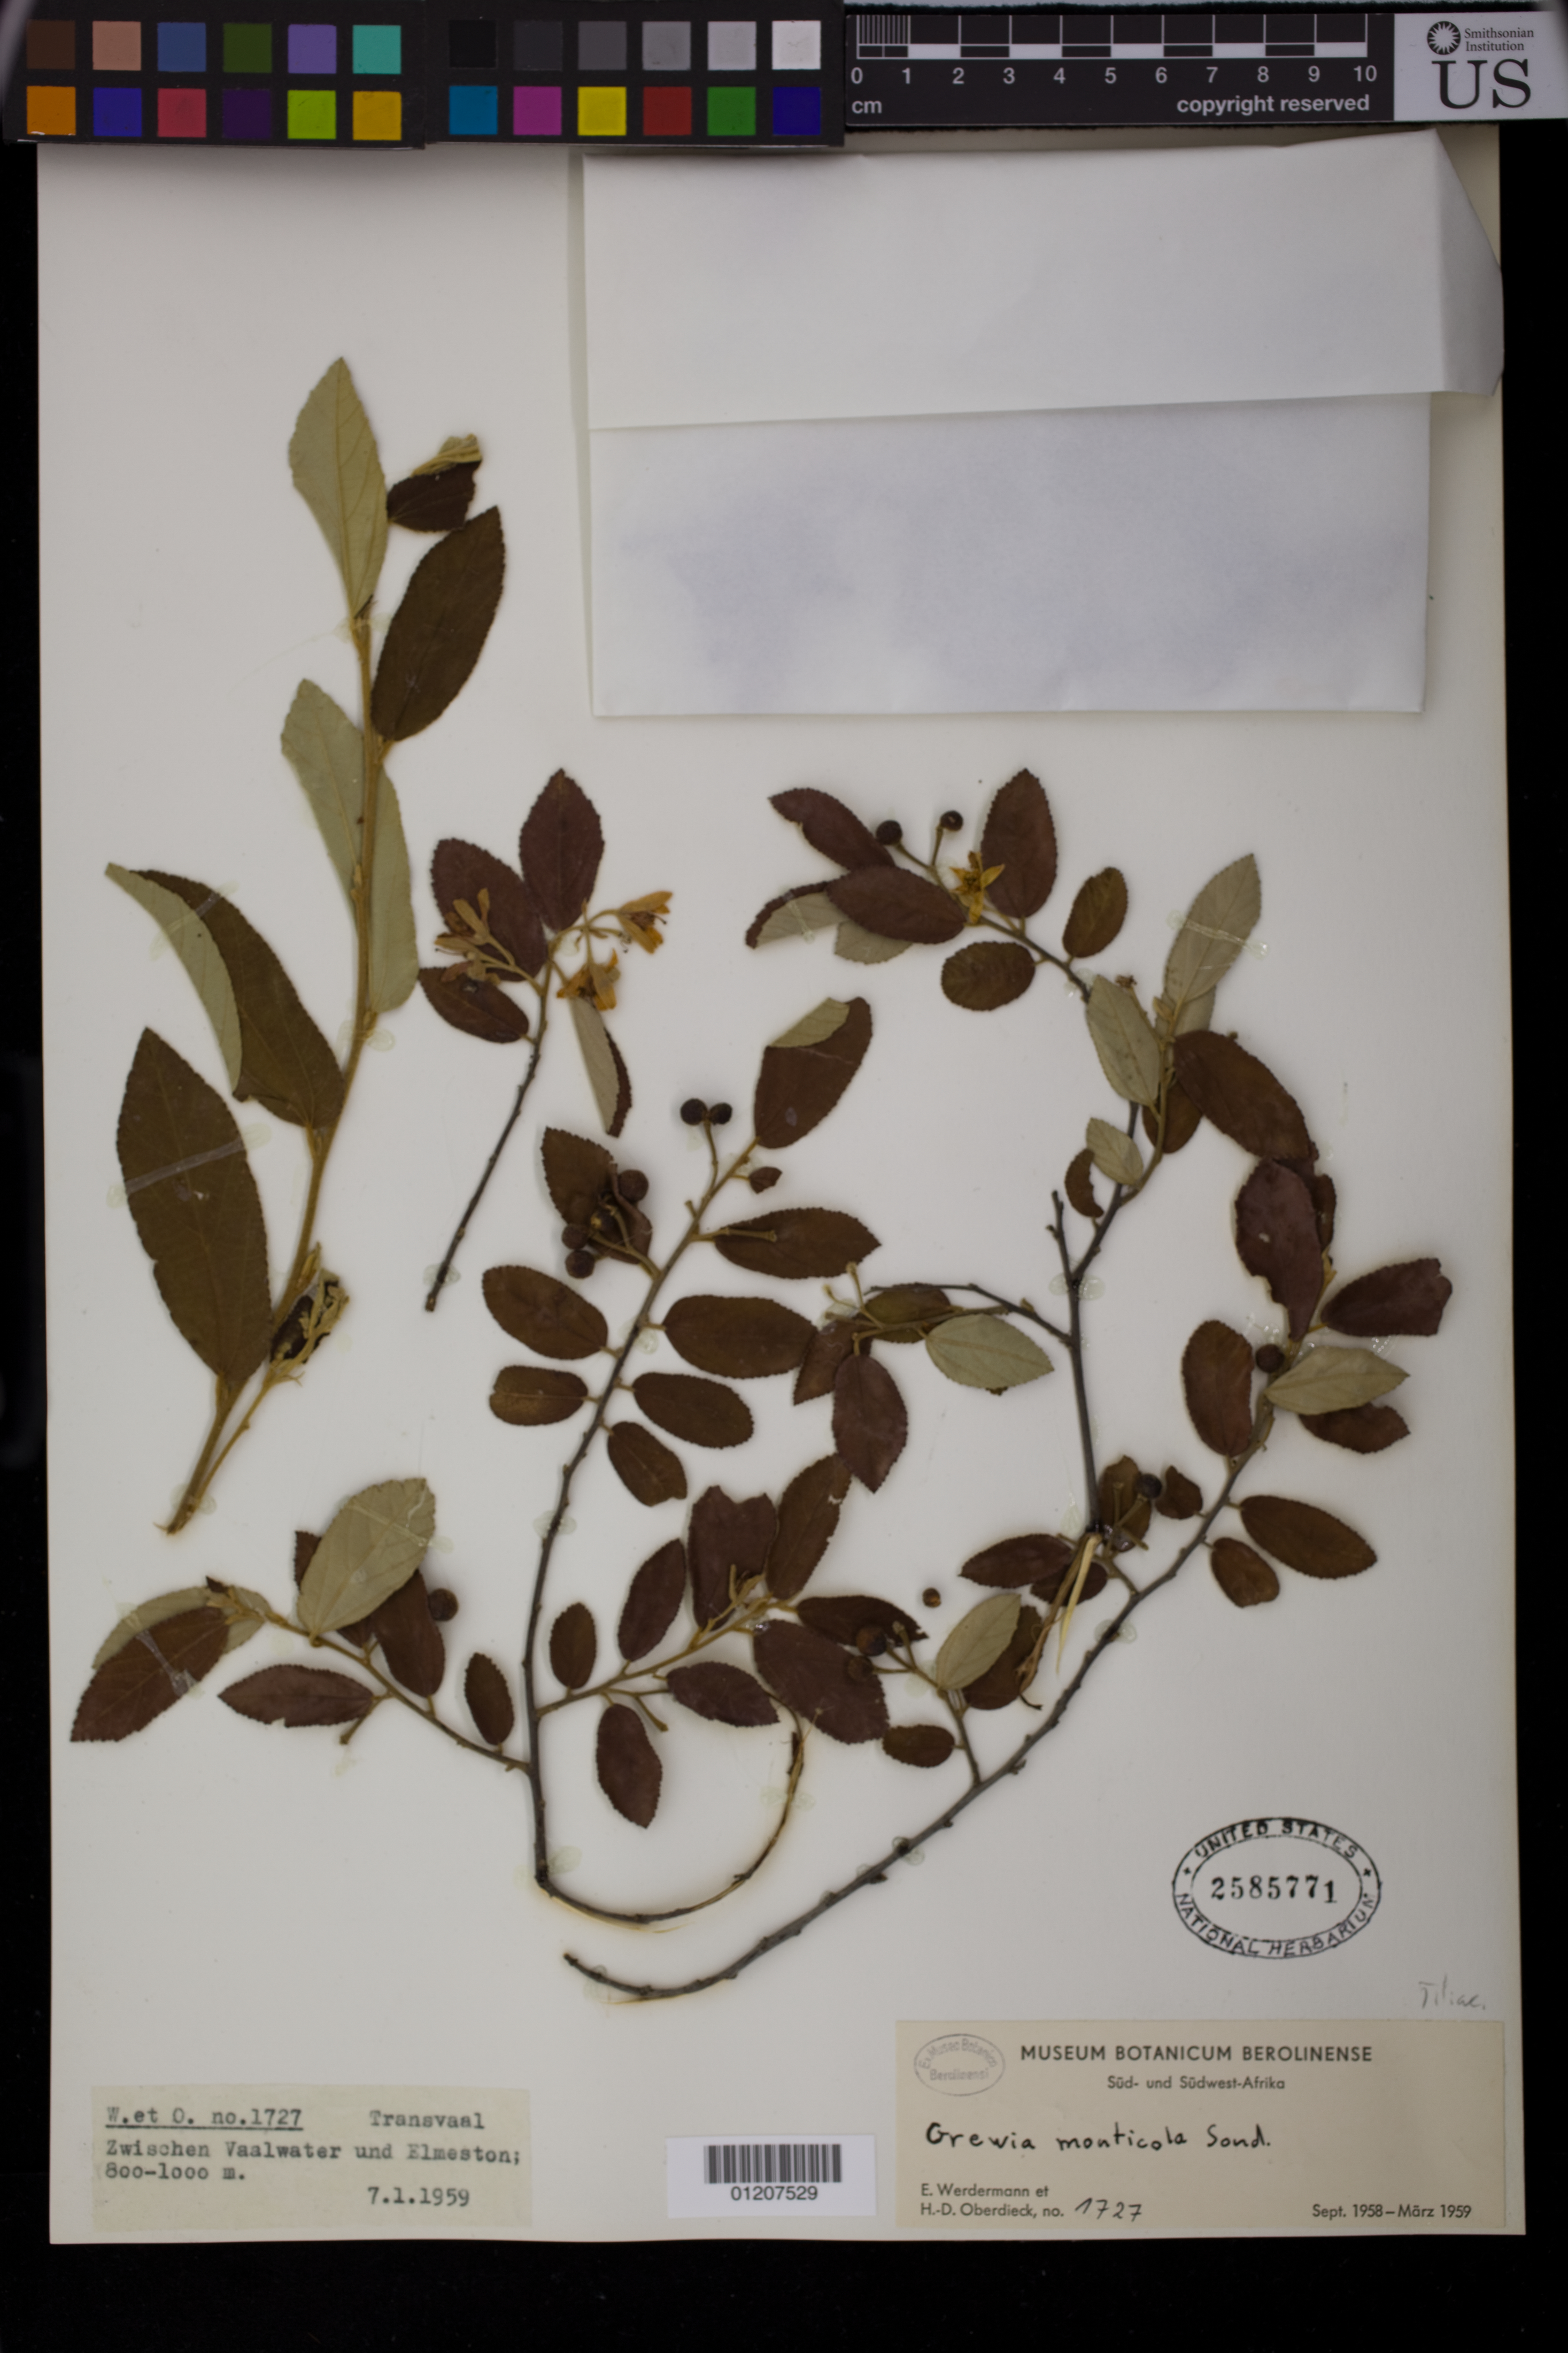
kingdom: Plantae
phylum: Tracheophyta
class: Magnoliopsida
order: Malvales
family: Malvaceae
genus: Grewia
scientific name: Grewia monticola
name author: Sond.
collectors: E. Werdermann & H. Oberdieck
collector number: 1727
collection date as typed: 07 Jan 1959 or 01 Jul 1959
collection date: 1959-01-07 or 1959-07-01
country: South Africa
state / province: Limpopo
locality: Transvaal. Zwischen Vaalwater und Elmeston.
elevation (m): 800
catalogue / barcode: US 2585771